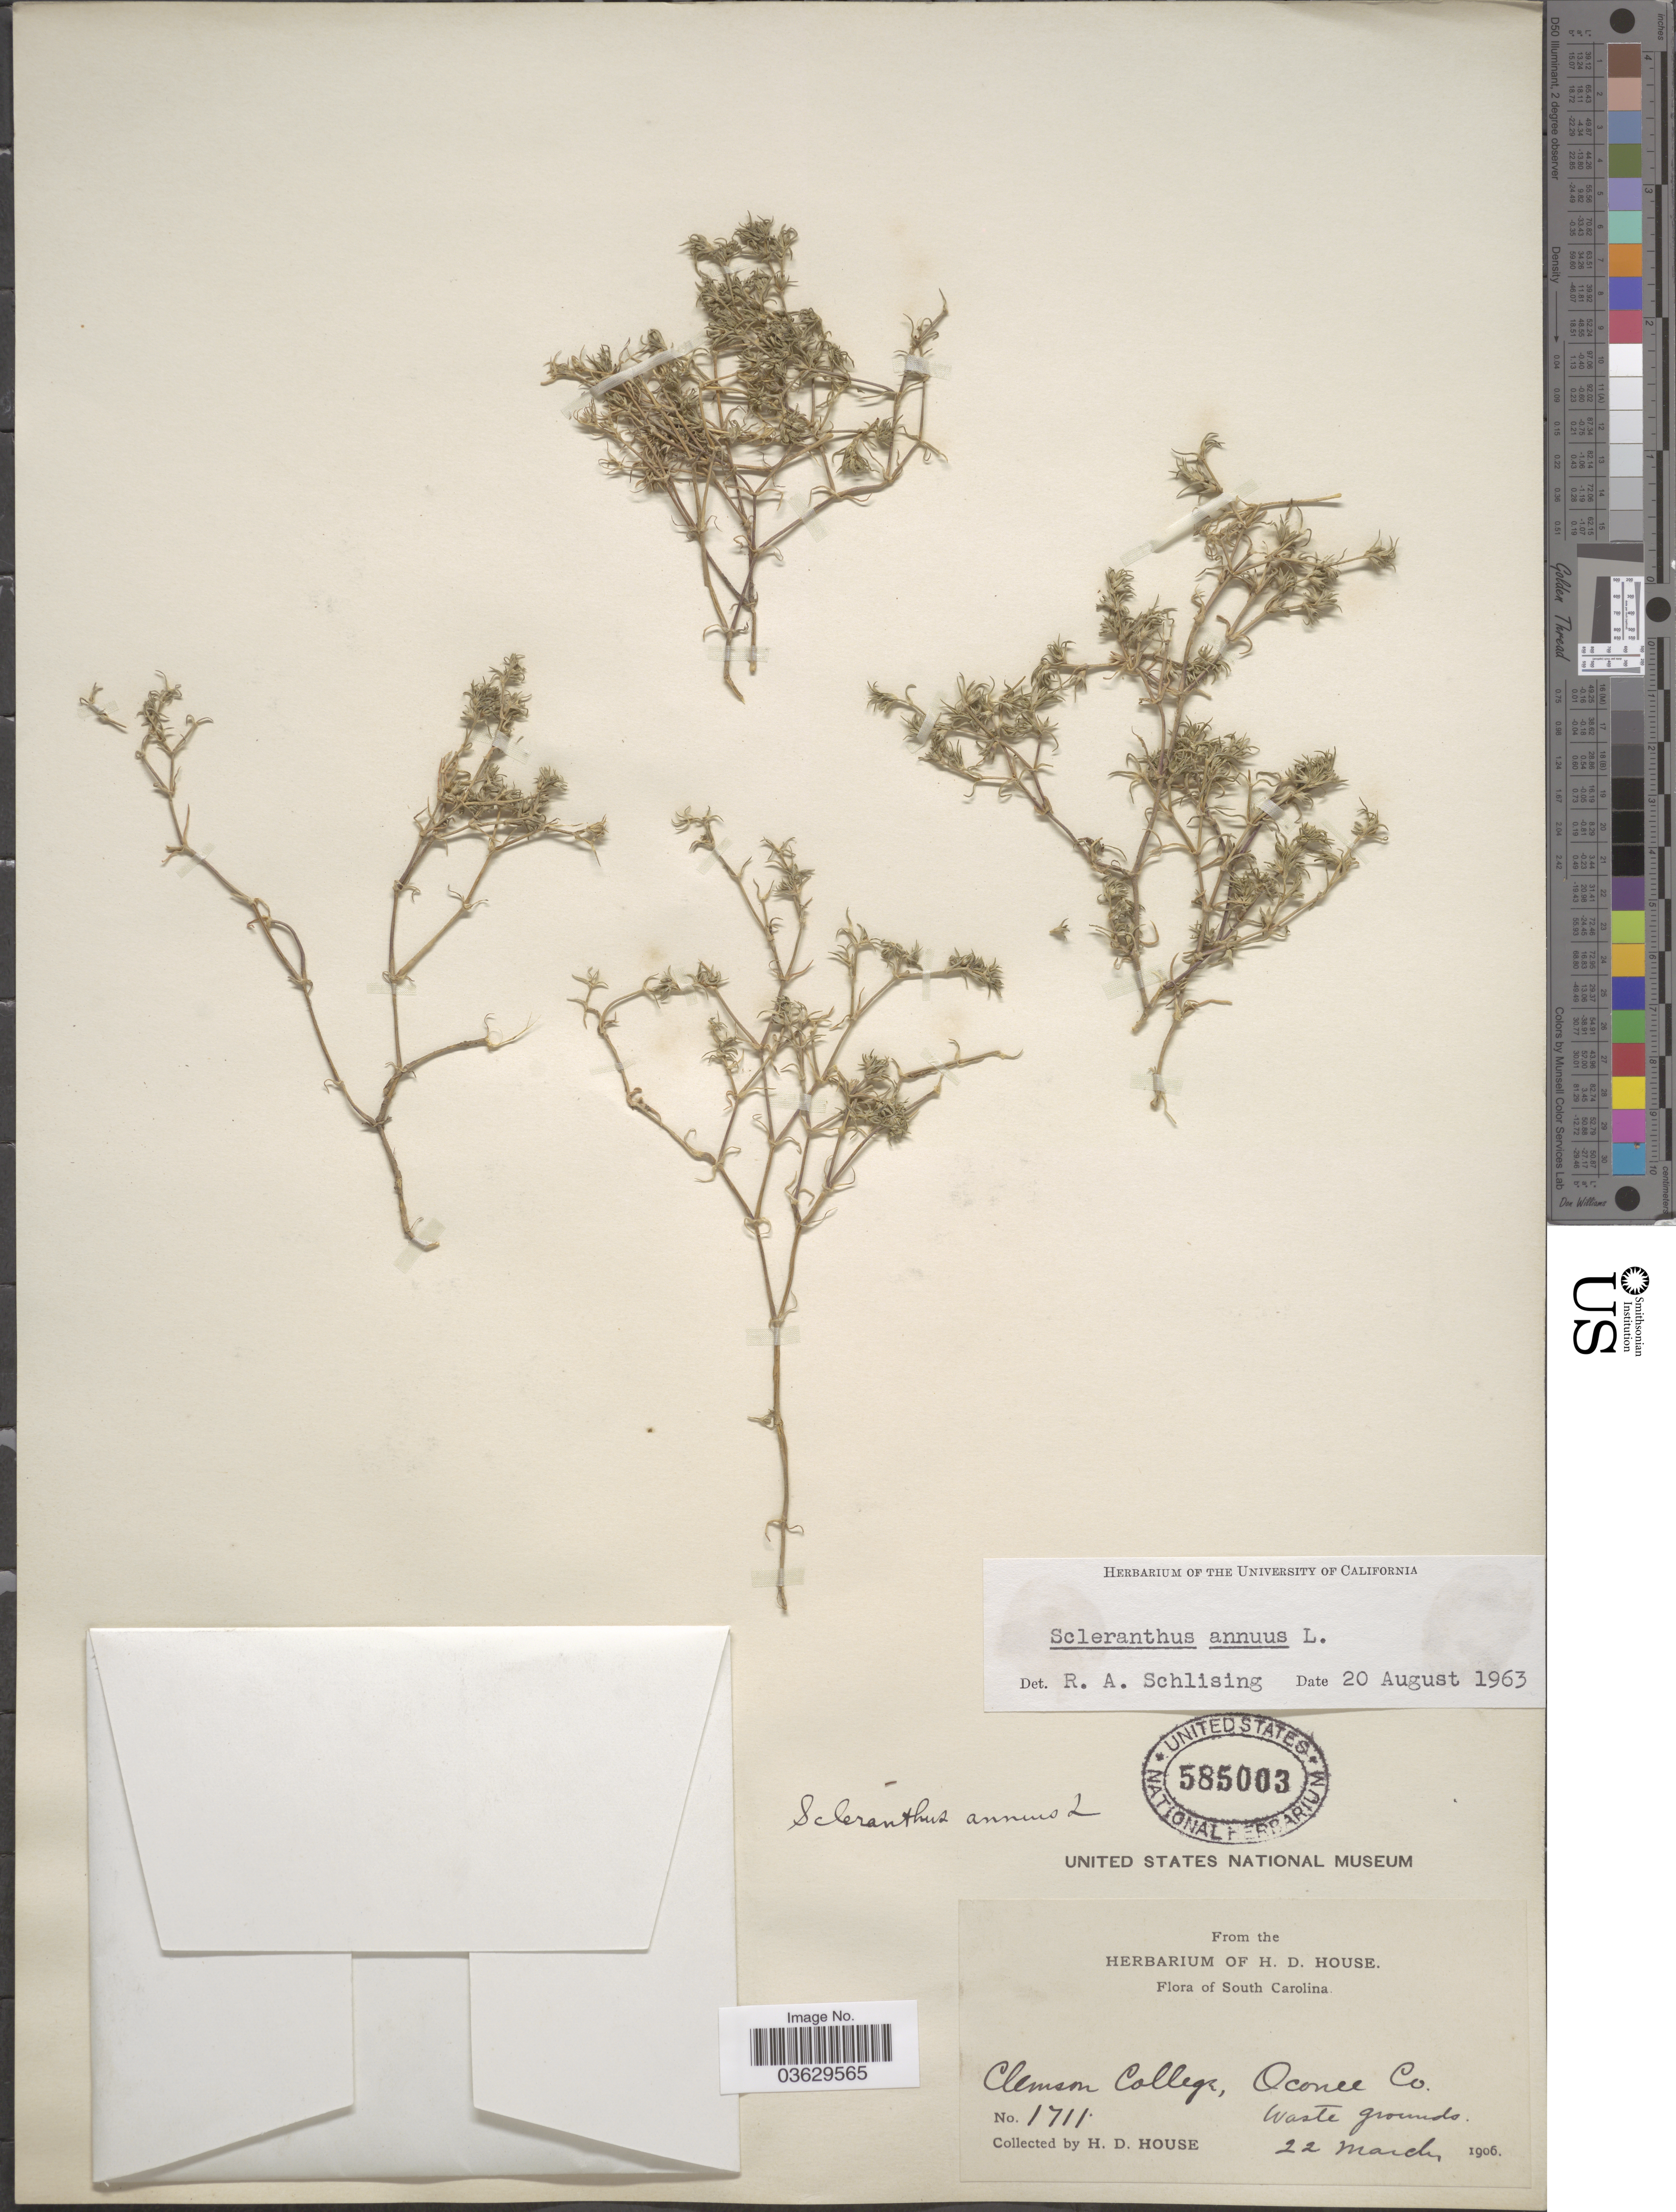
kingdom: Plantae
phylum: Tracheophyta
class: Magnoliopsida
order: Caryophyllales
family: Caryophyllaceae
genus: Scleranthus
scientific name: Scleranthus annuus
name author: L.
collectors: H. D. House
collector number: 1711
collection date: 1906-03-22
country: United States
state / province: South Carolina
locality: Clemson College, Oconee Co.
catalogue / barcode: US 585003